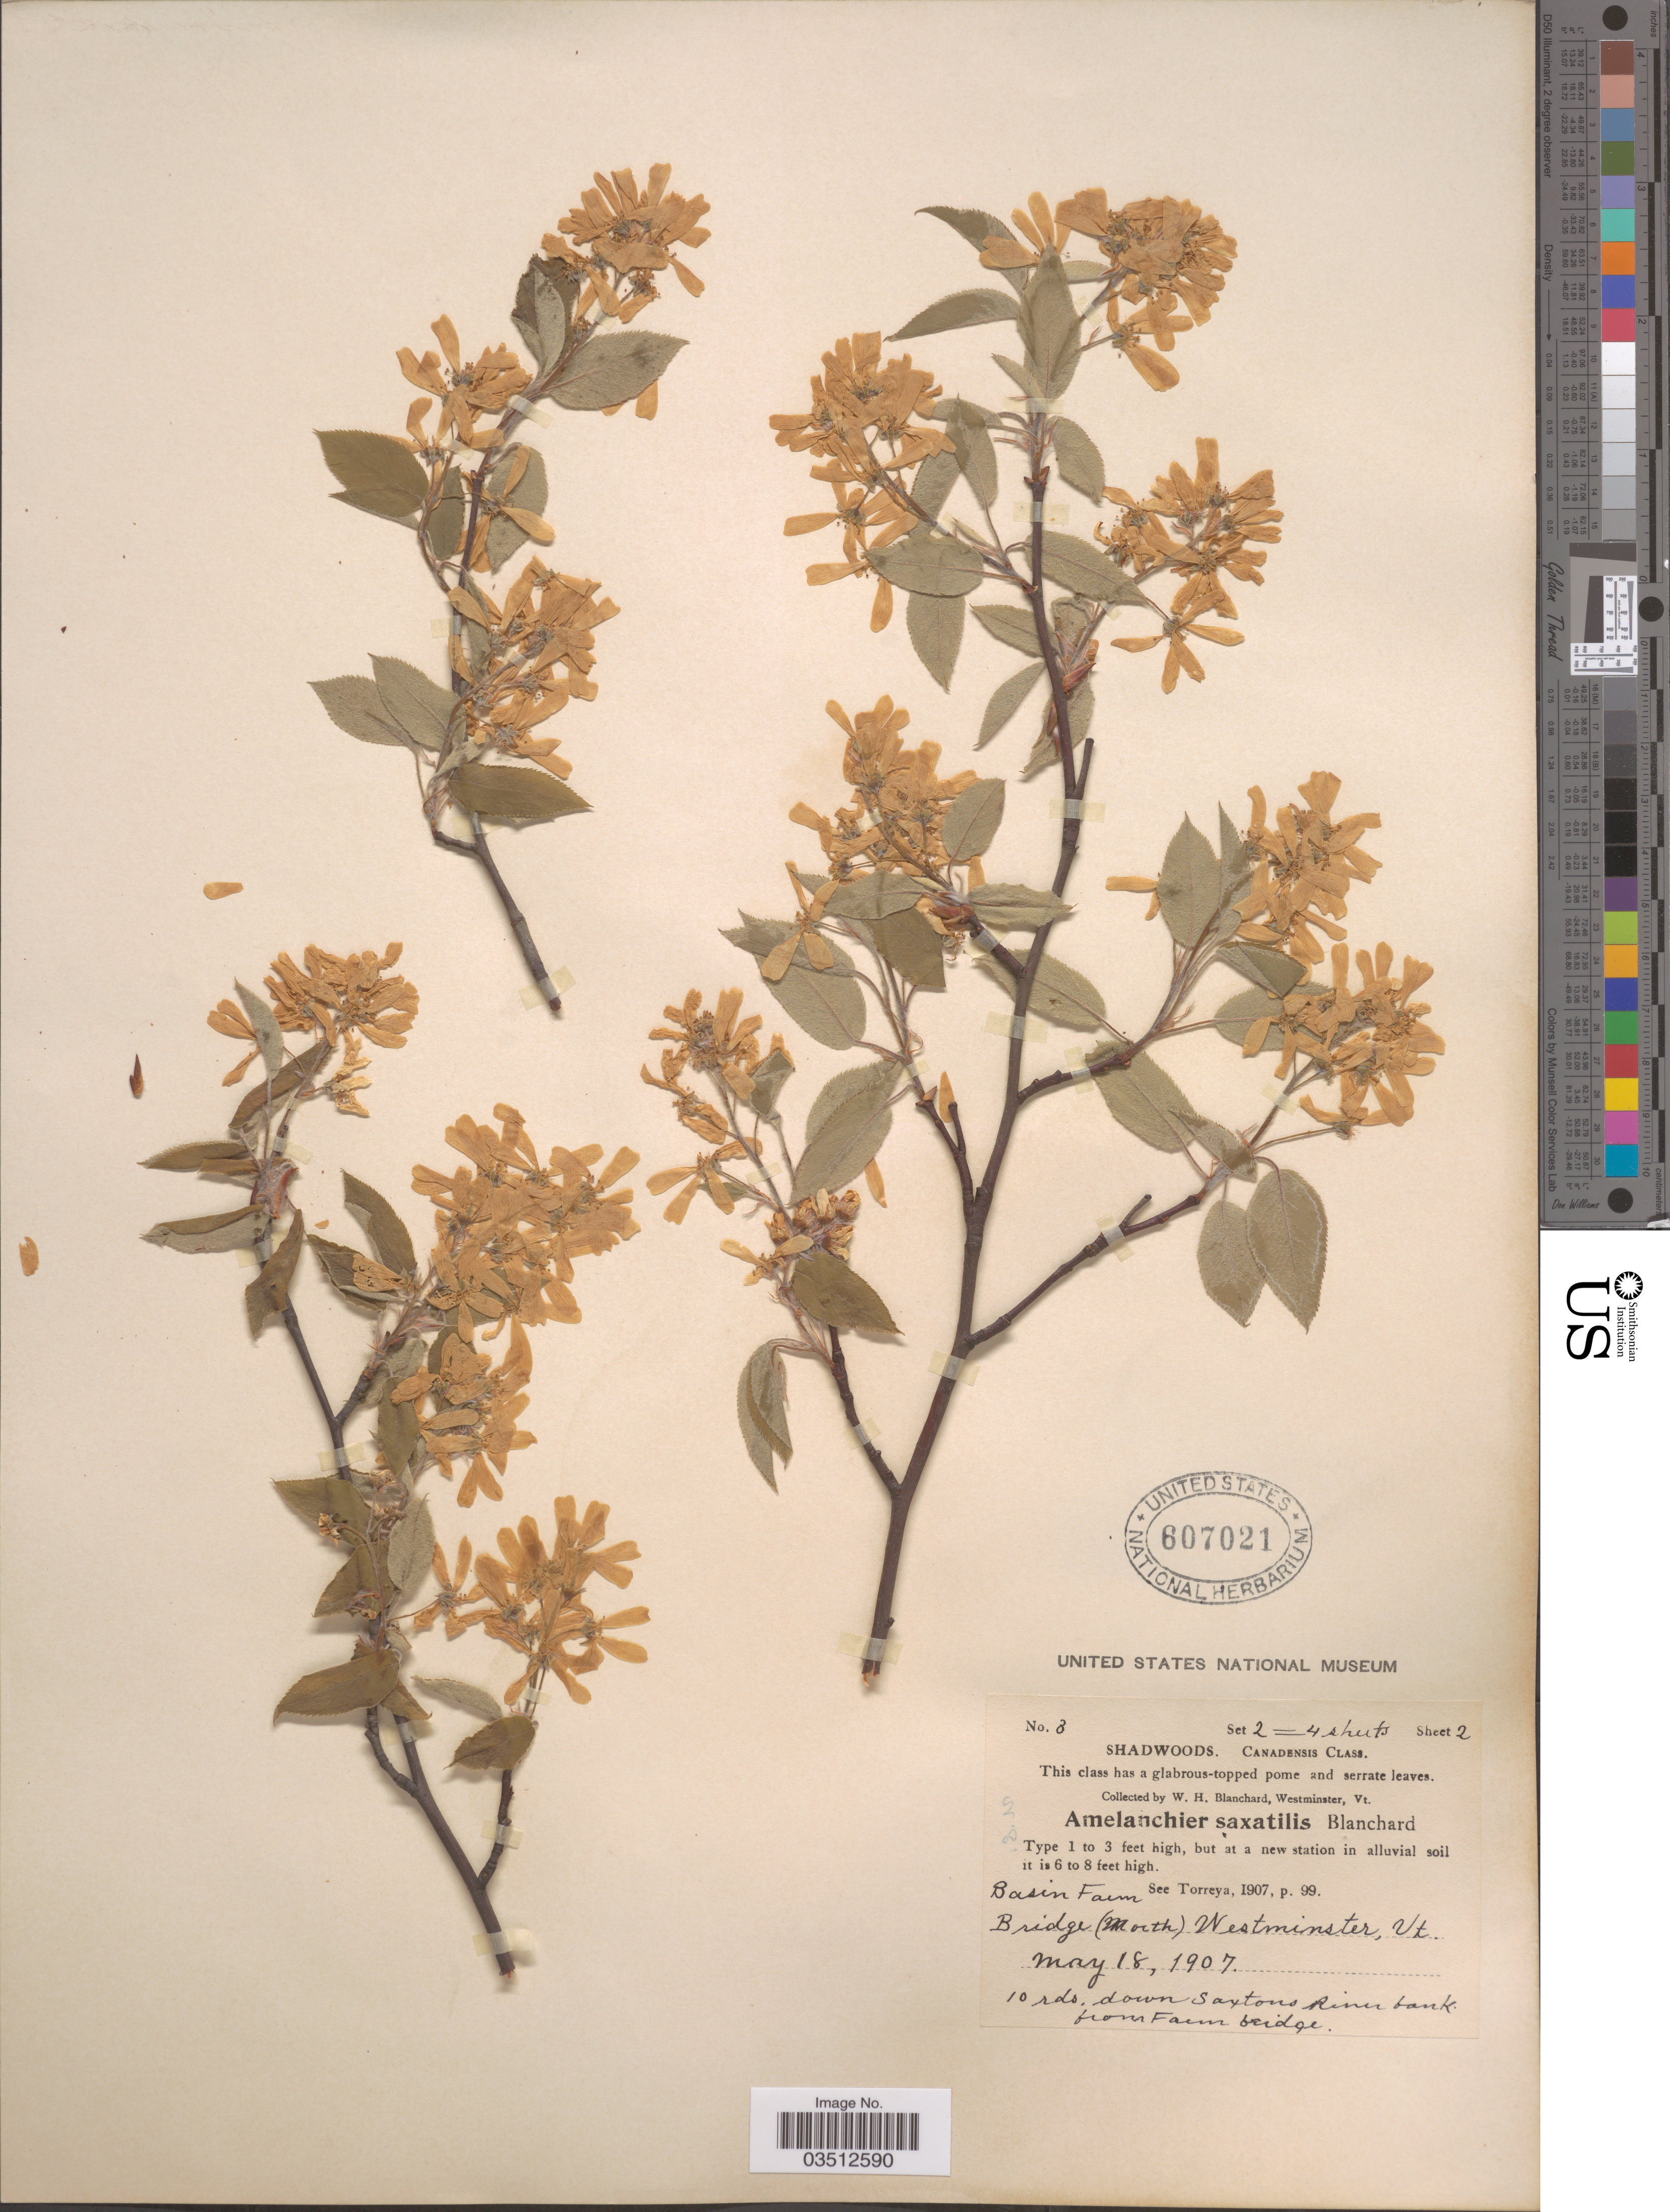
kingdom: Plantae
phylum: Tracheophyta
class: Magnoliopsida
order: Rosales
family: Rosaceae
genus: Amelanchier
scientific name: Amelanchier saxatilis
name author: Blanch.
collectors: W. H. Blanchard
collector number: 3*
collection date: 1907-05-18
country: United States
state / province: Vermont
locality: Basin Farm, Bridge (North) Westminster.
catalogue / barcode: US 607021